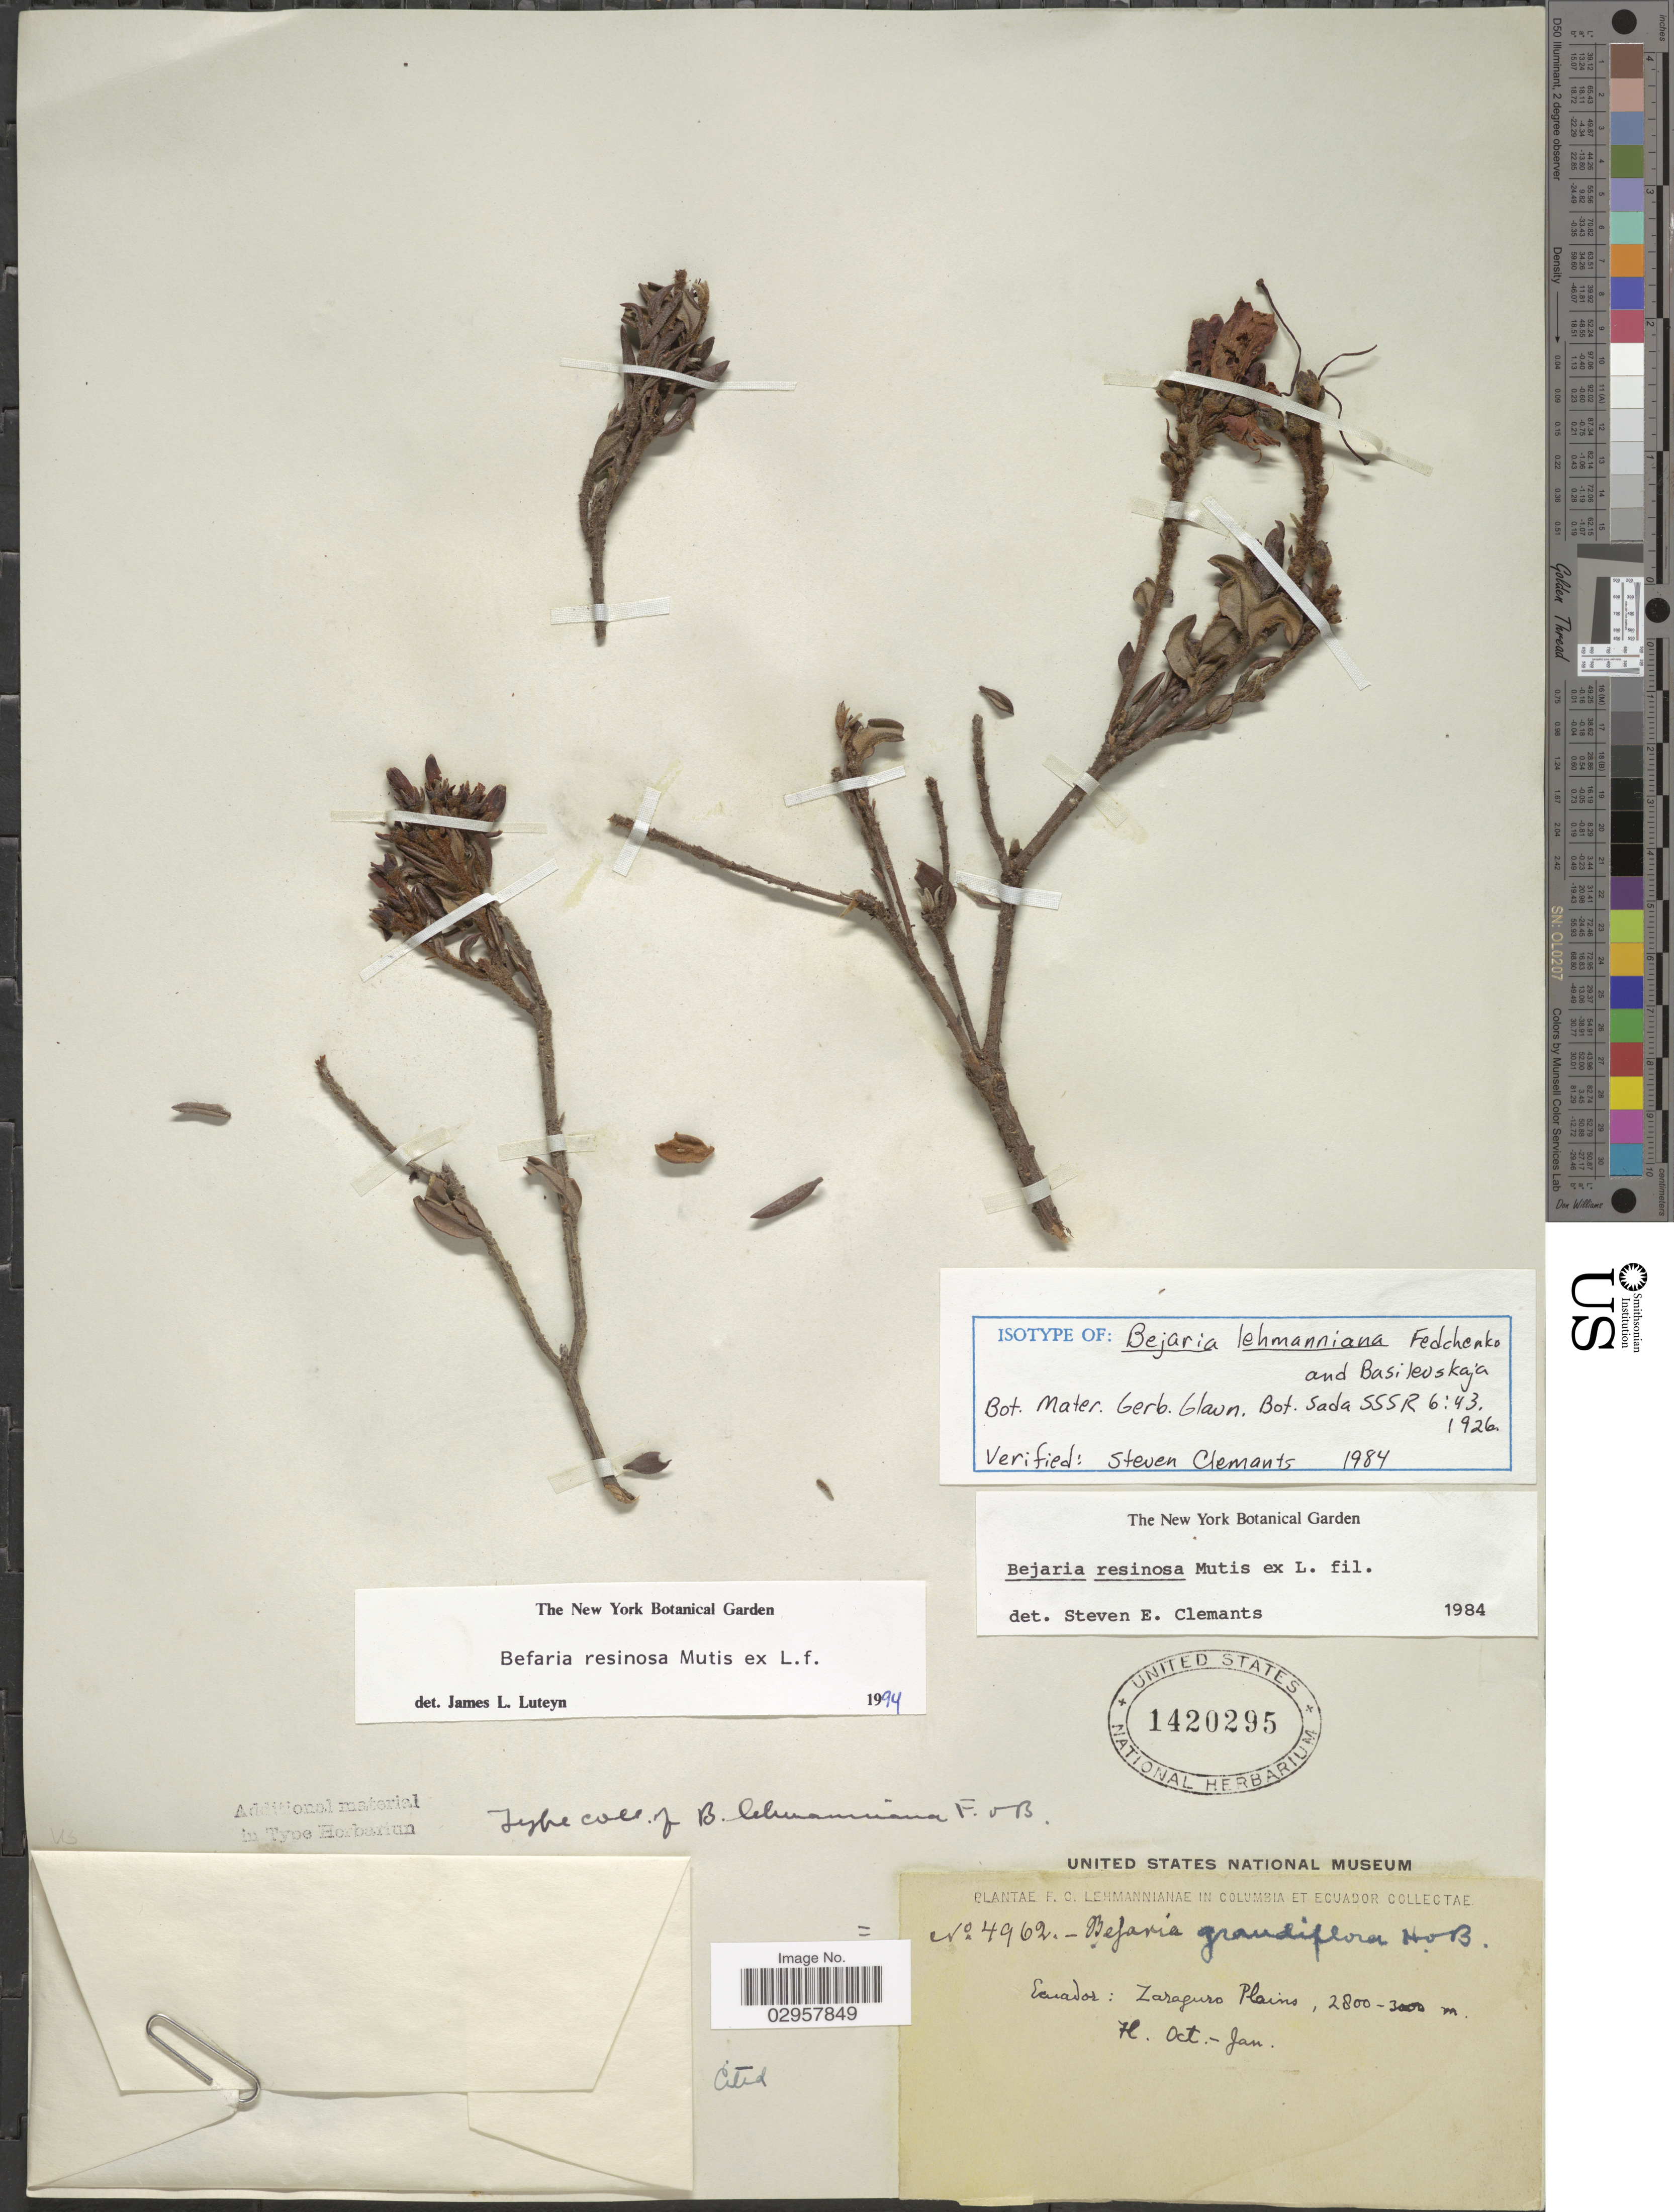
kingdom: Plantae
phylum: Tracheophyta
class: Magnoliopsida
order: Ericales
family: Ericaceae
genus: Befaria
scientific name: Befaria resinosa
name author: Mutis ex L. f.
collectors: F. C. Lehmann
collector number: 4962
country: Ecuador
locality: Zaraguro Plains.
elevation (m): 2800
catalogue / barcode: US 1420295